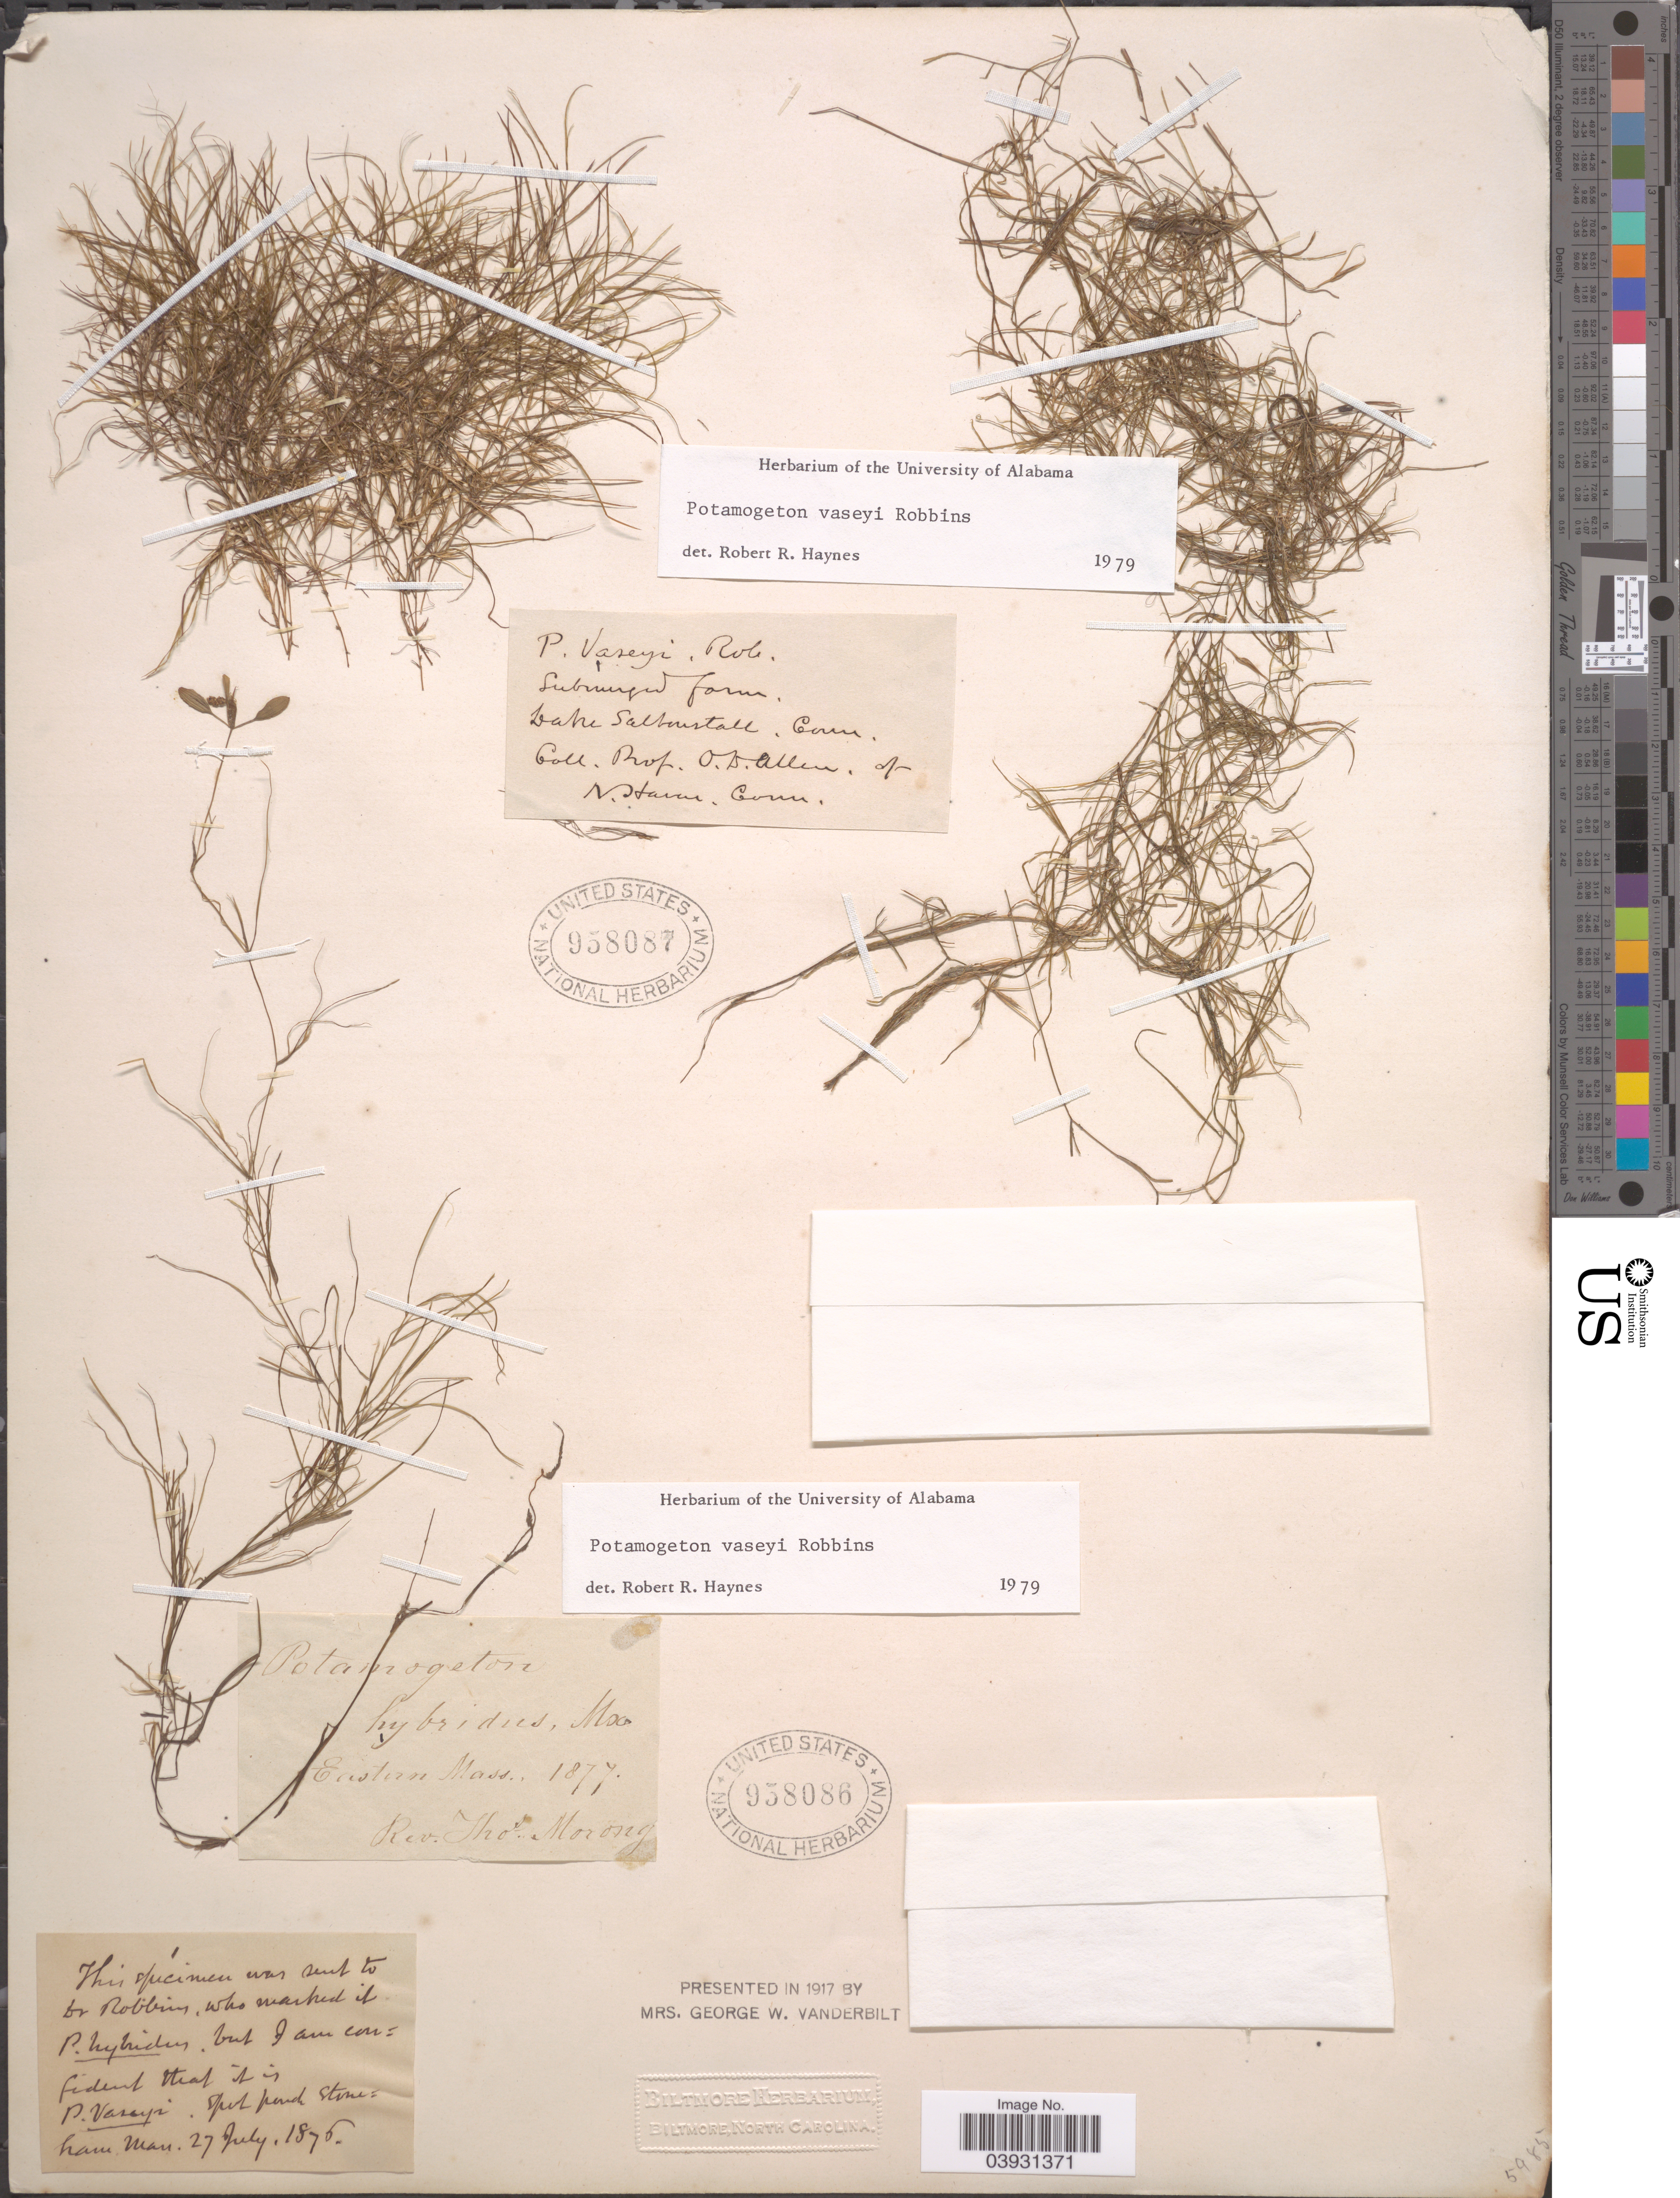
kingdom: Plantae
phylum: Tracheophyta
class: Liliopsida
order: Alismatales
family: Potamogetonaceae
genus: Potamogeton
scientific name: Potamogeton vaseyi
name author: J.W. Robbins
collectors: O. D. Allen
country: United States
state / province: Connecticut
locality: Lake Saltonstall.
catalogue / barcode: US 958087-2